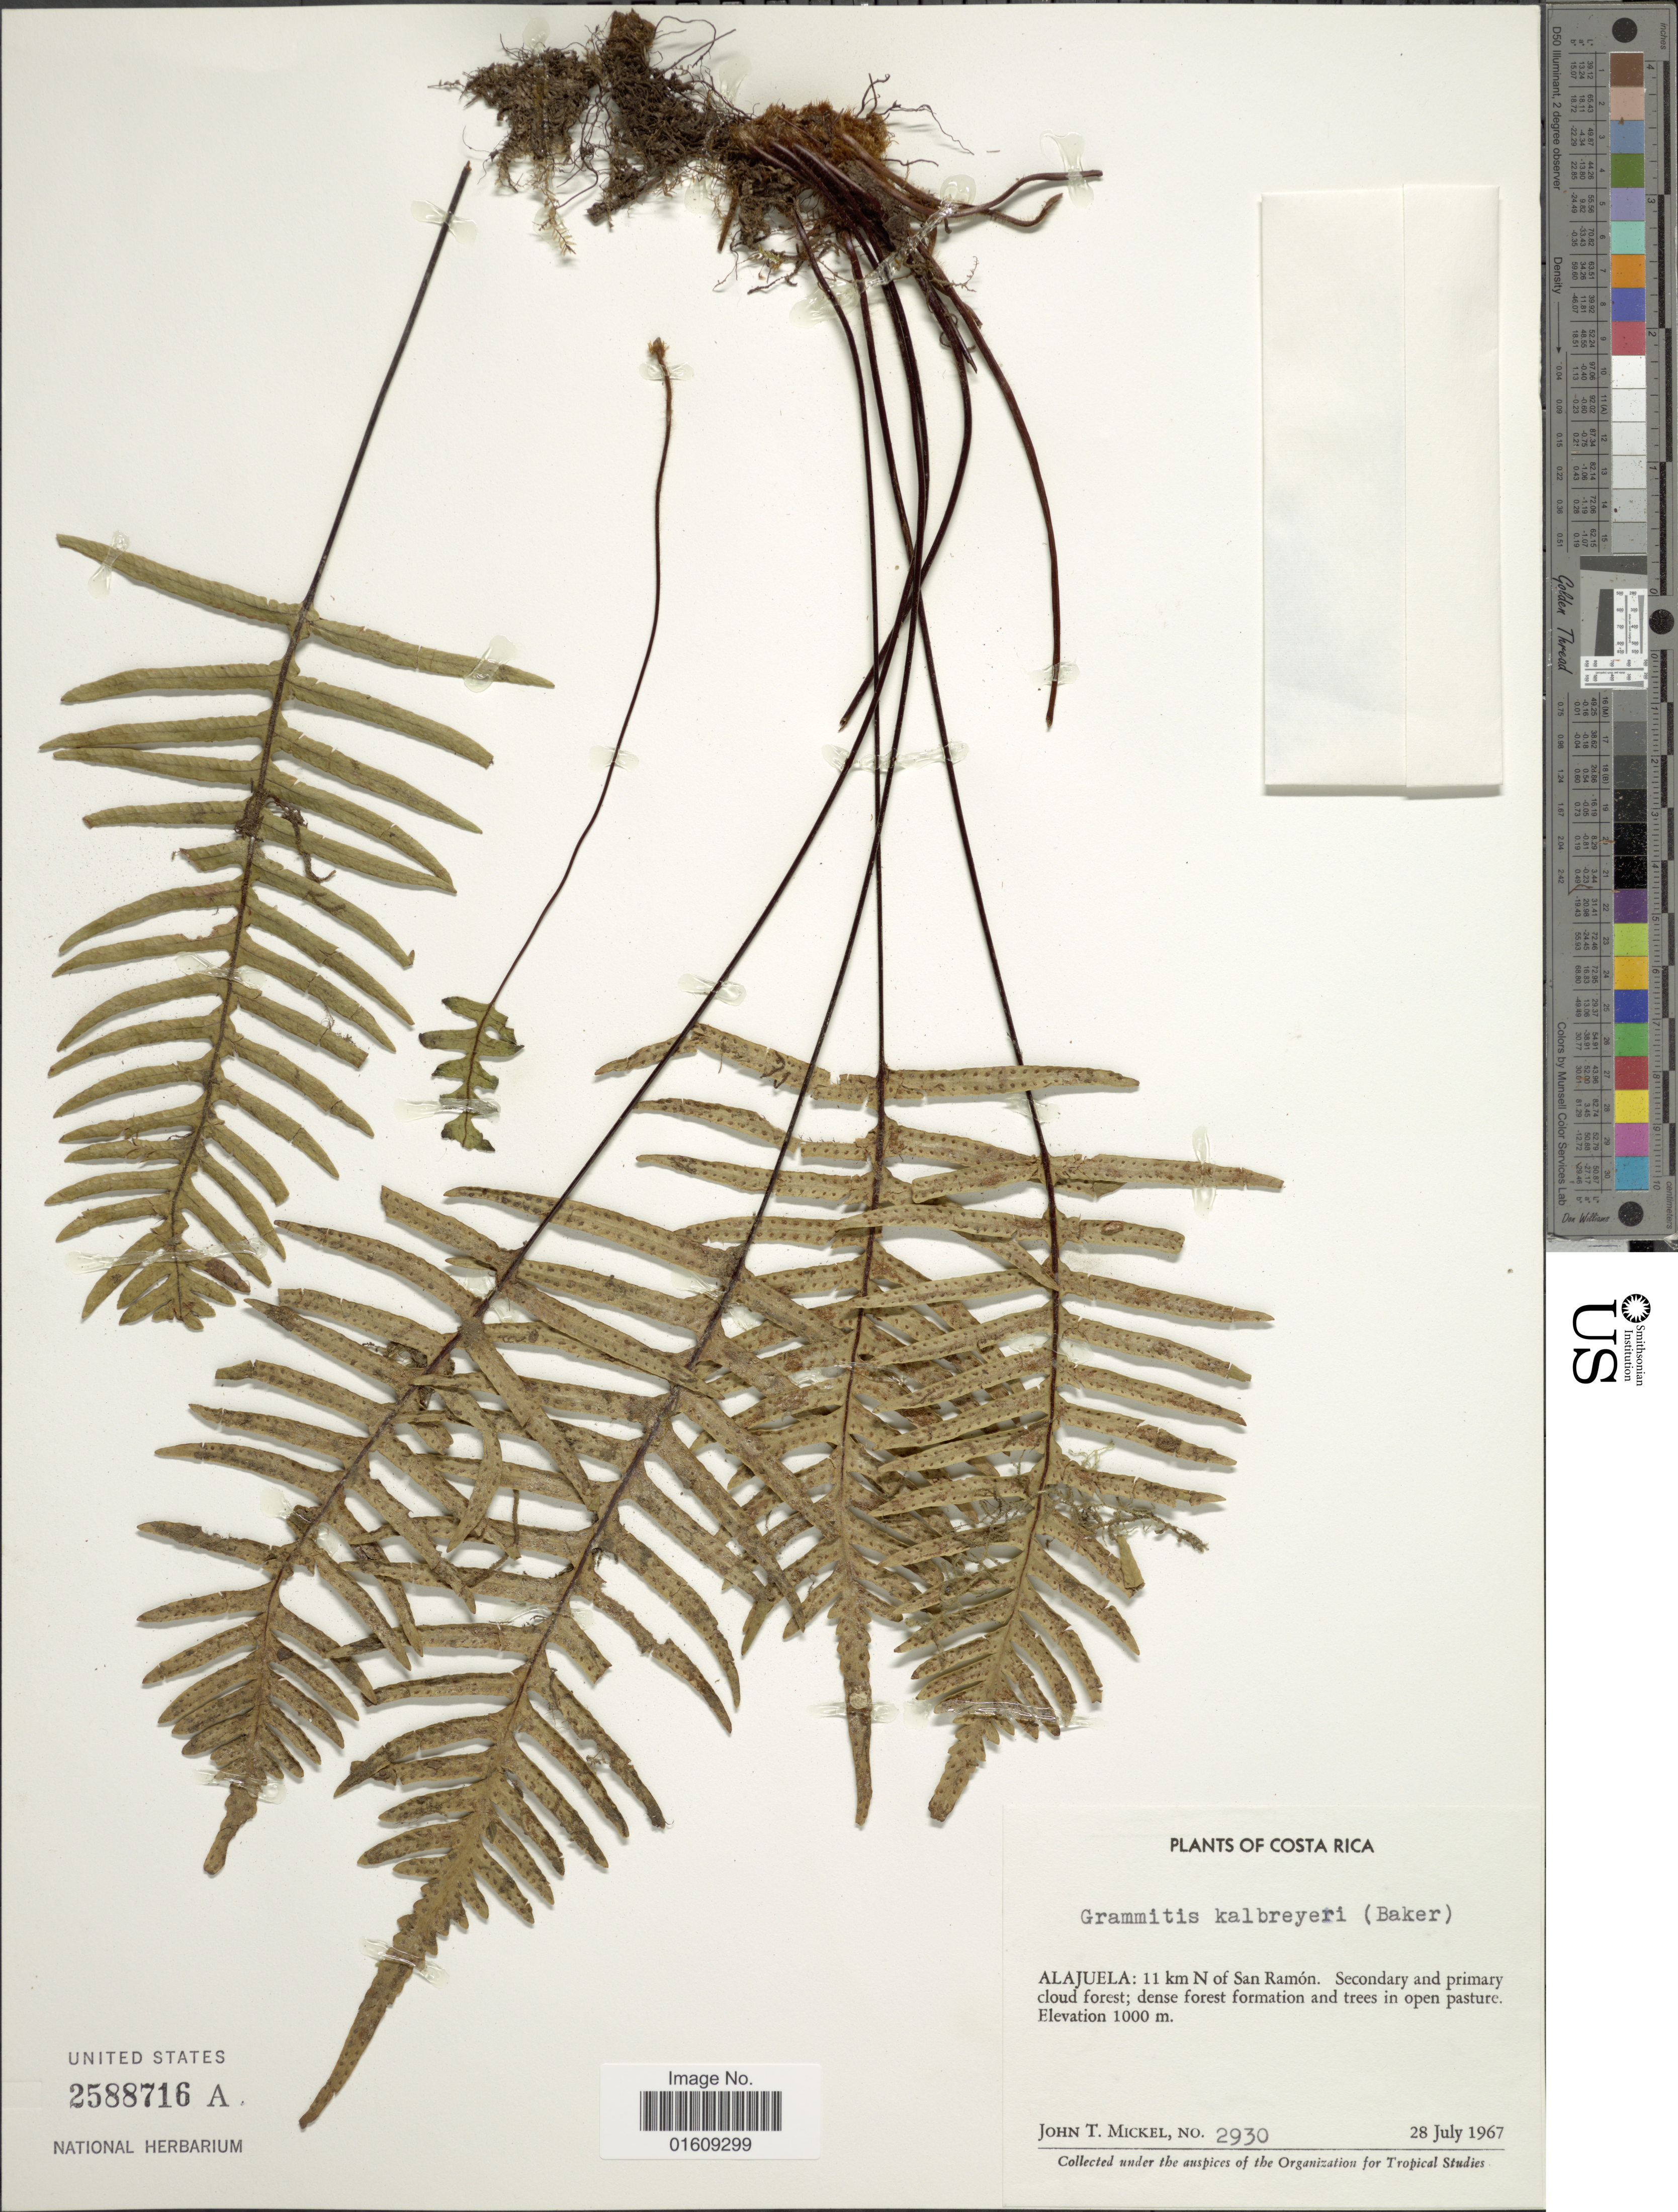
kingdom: Plantae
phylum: Tracheophyta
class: Polypodiopsida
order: Polypodiales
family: Polypodiaceae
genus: Ceradenia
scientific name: Ceradenia kalbreyeri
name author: (Baker) L.E. Bishop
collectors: J. T. Mickel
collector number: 2930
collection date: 1967-07-28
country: Costa Rica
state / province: Alajuela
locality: Costa Rica, Alajuela, 11 km N of San Ramón.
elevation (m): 1000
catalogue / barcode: US 2588716A